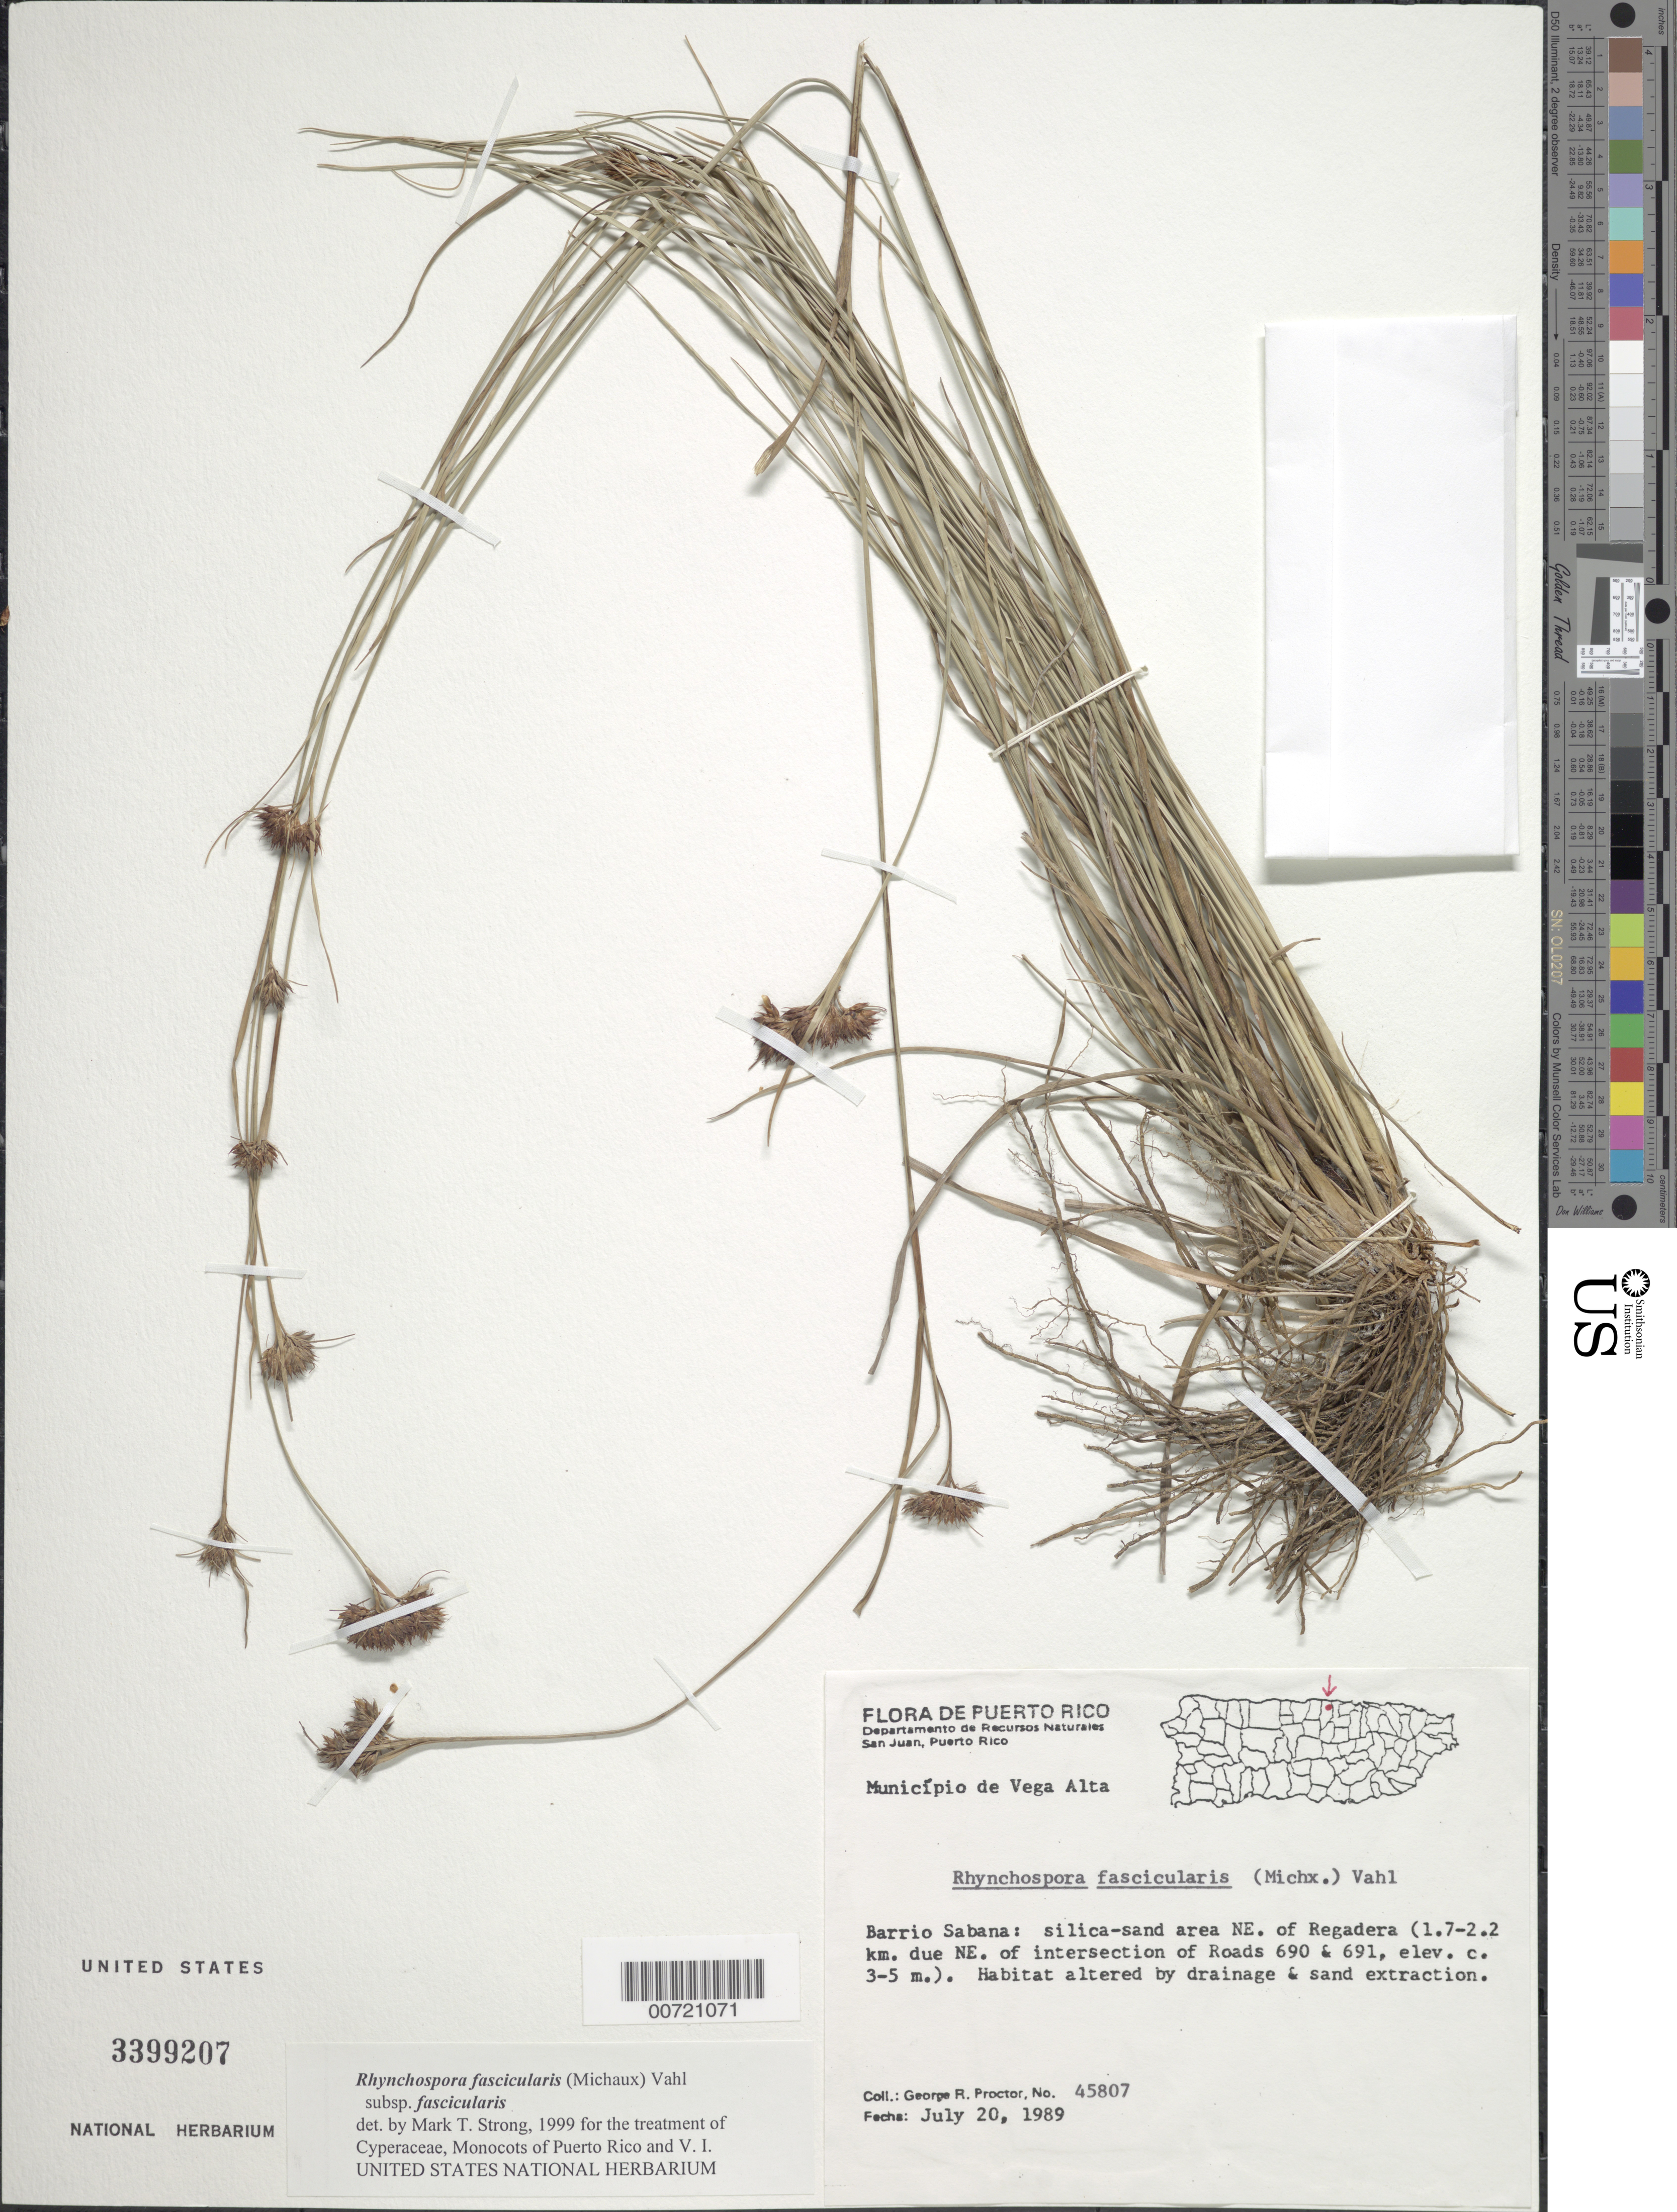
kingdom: Plantae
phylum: Tracheophyta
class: Liliopsida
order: Poales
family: Cyperaceae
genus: Rhynchospora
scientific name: Rhynchospora fascicularis subsp. fascicularis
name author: (Michx.) Vahl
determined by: Strong, M. T., (US), Smithsonian Institution - National Museum of Natural History (UNITED STATES)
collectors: G. R. Proctor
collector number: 45807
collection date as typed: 20 Jul 1989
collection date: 1989-07-20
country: Puerto Rico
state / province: Vega Alta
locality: Vega Alta: Barrio Sabana, silica-sand area NE of Regadera (1.7-2.2 km due NE of jct. of Rds. 690 and 691.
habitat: Habitat altered by drainage and sand extraction.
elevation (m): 3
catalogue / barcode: US 3399207